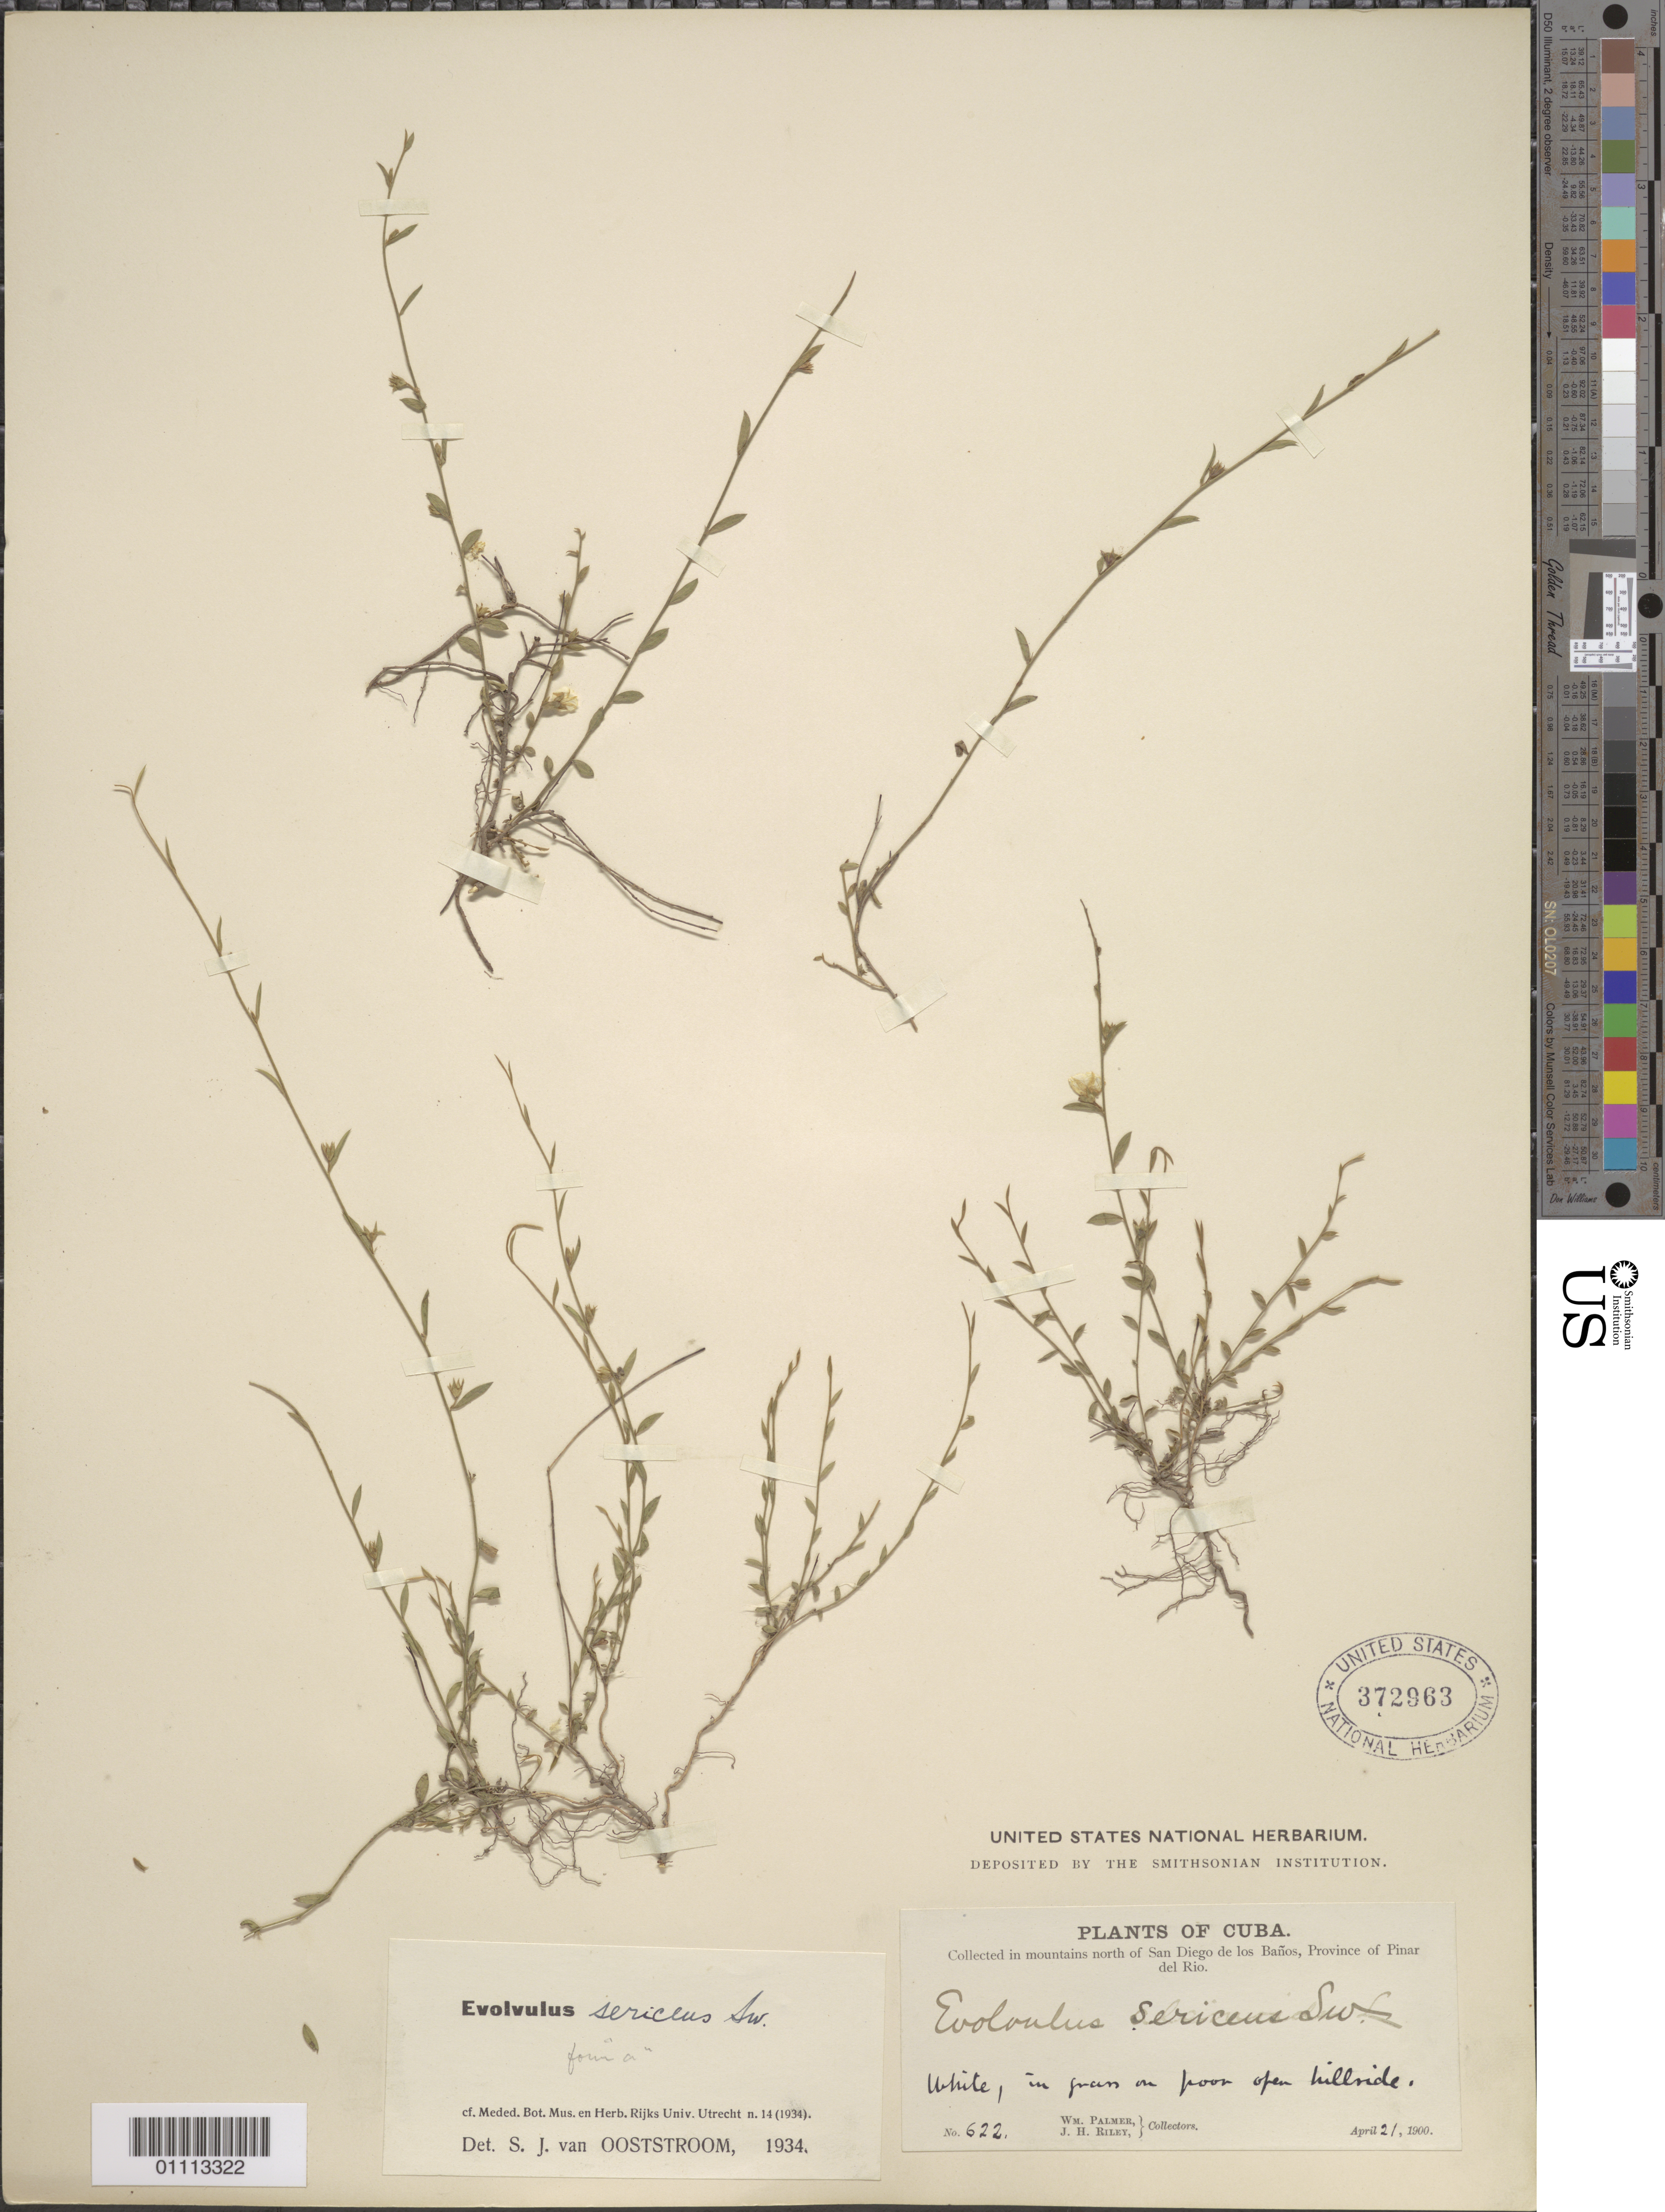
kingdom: Plantae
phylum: Tracheophyta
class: Magnoliopsida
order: Solanales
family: Convolvulaceae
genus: Evolvulus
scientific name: Evolvulus sericeus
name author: Sw.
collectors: W. Palmer & J. H. Riley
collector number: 622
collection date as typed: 21 Apr 1900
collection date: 1900-04-21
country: Cuba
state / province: Pinar del Rio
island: Cuba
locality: Collected in mountains N of San Diego de los Banos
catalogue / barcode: US 372963